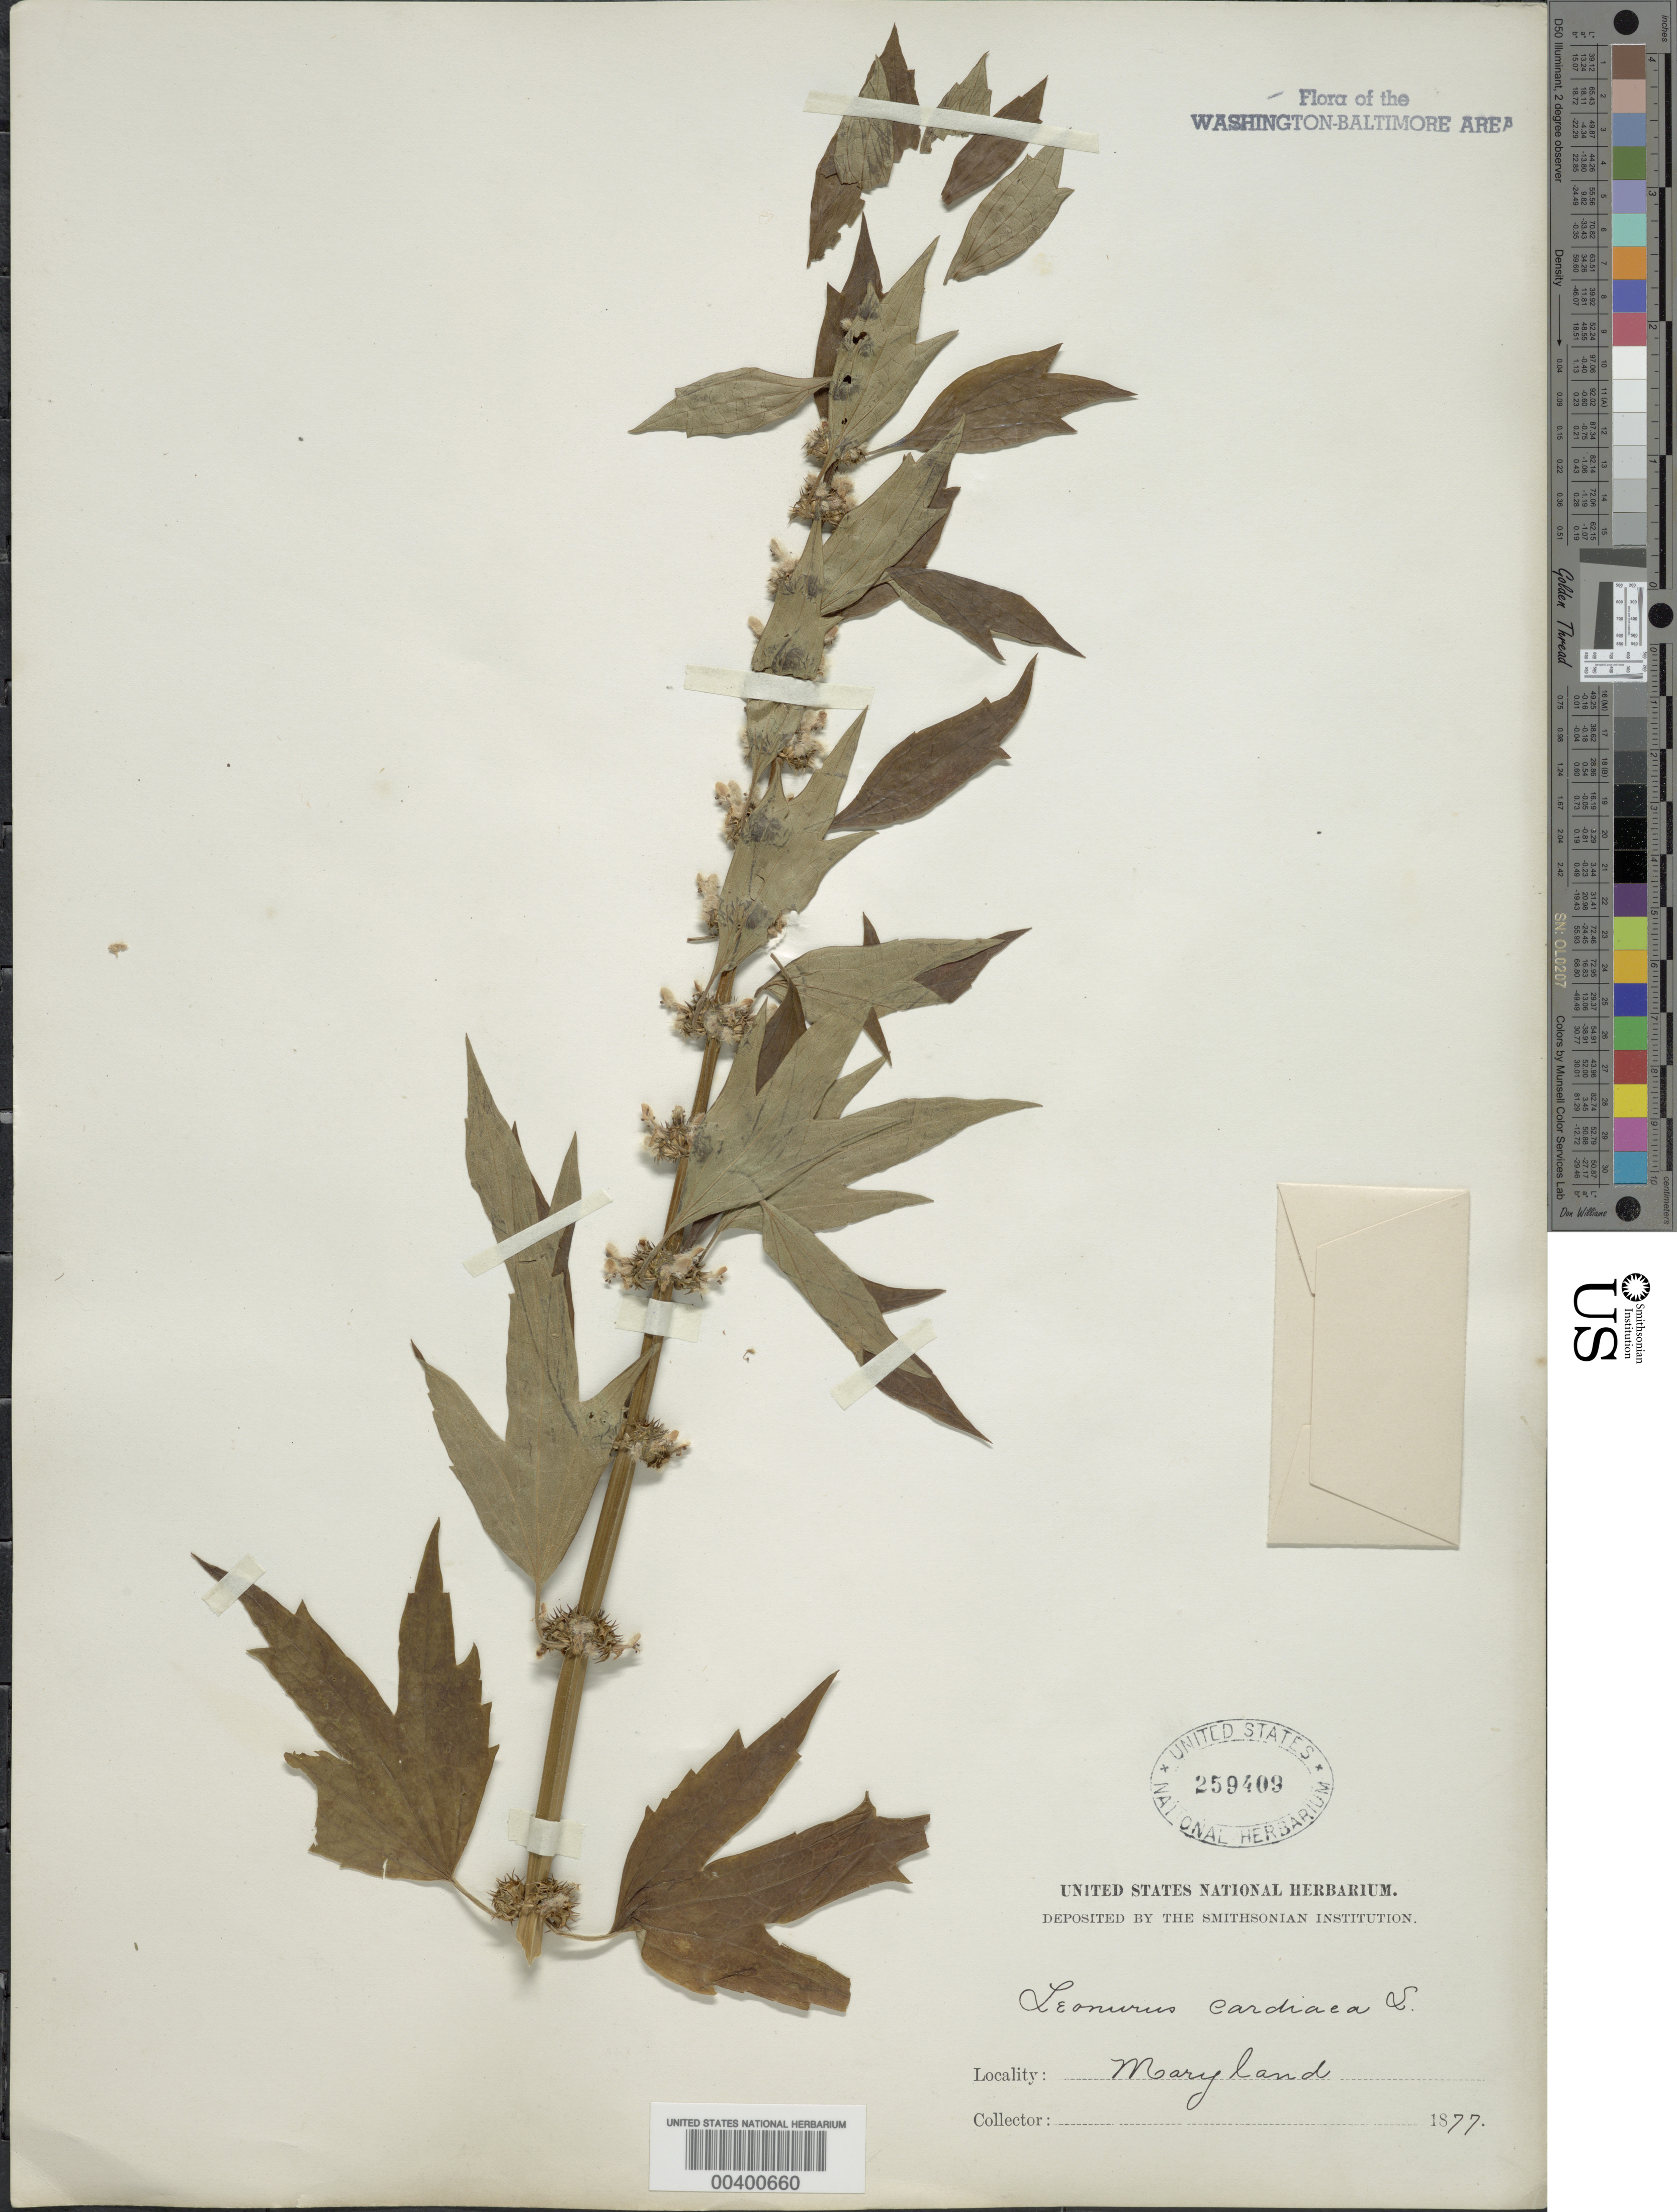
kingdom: Plantae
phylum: Tracheophyta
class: Magnoliopsida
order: Lamiales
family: Lamiaceae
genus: Leonurus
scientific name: Leonurus cardiaca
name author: L.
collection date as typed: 1877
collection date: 1877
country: United States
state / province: Maryland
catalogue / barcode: US 259409